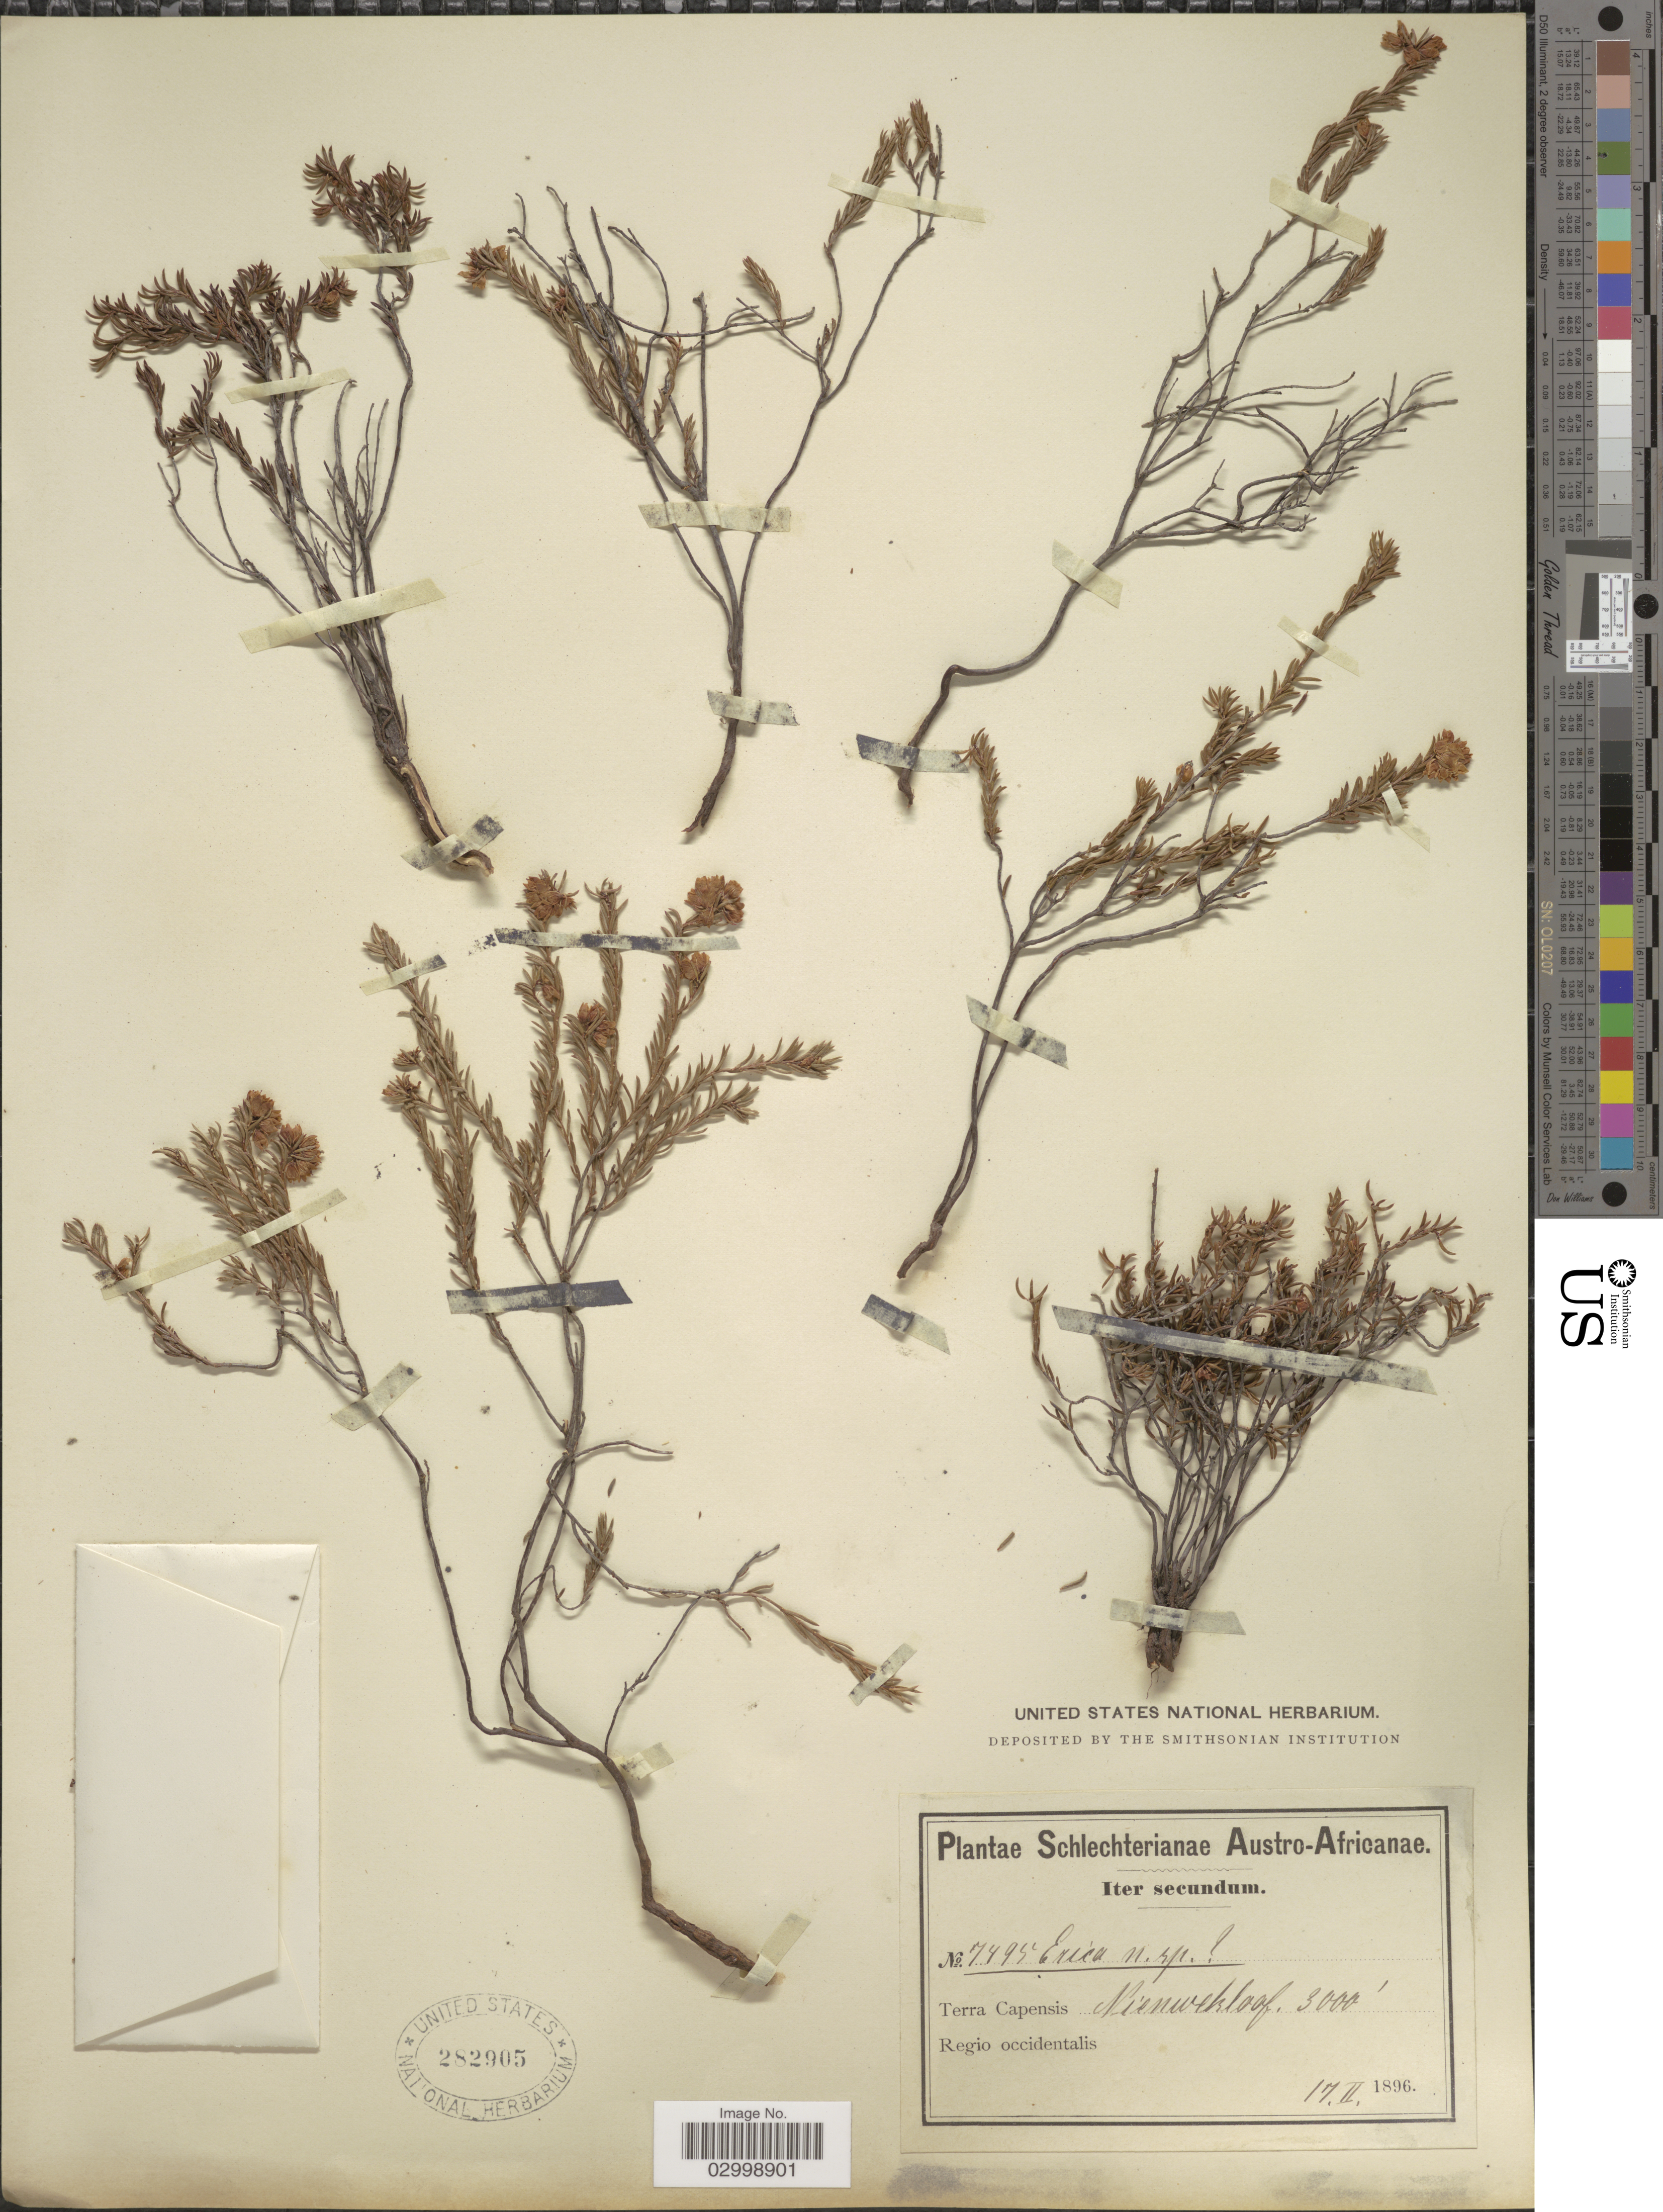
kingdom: Plantae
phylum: Tracheophyta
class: Magnoliopsida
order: Ericales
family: Ericaceae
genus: Erica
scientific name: Erica sp.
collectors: Schlechter, --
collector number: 7495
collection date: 1896-02-17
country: South Africa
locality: Austro-Africanae, Terra Capensis, Nieuwekloof, Regio occidentalis.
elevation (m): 914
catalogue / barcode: US 282905